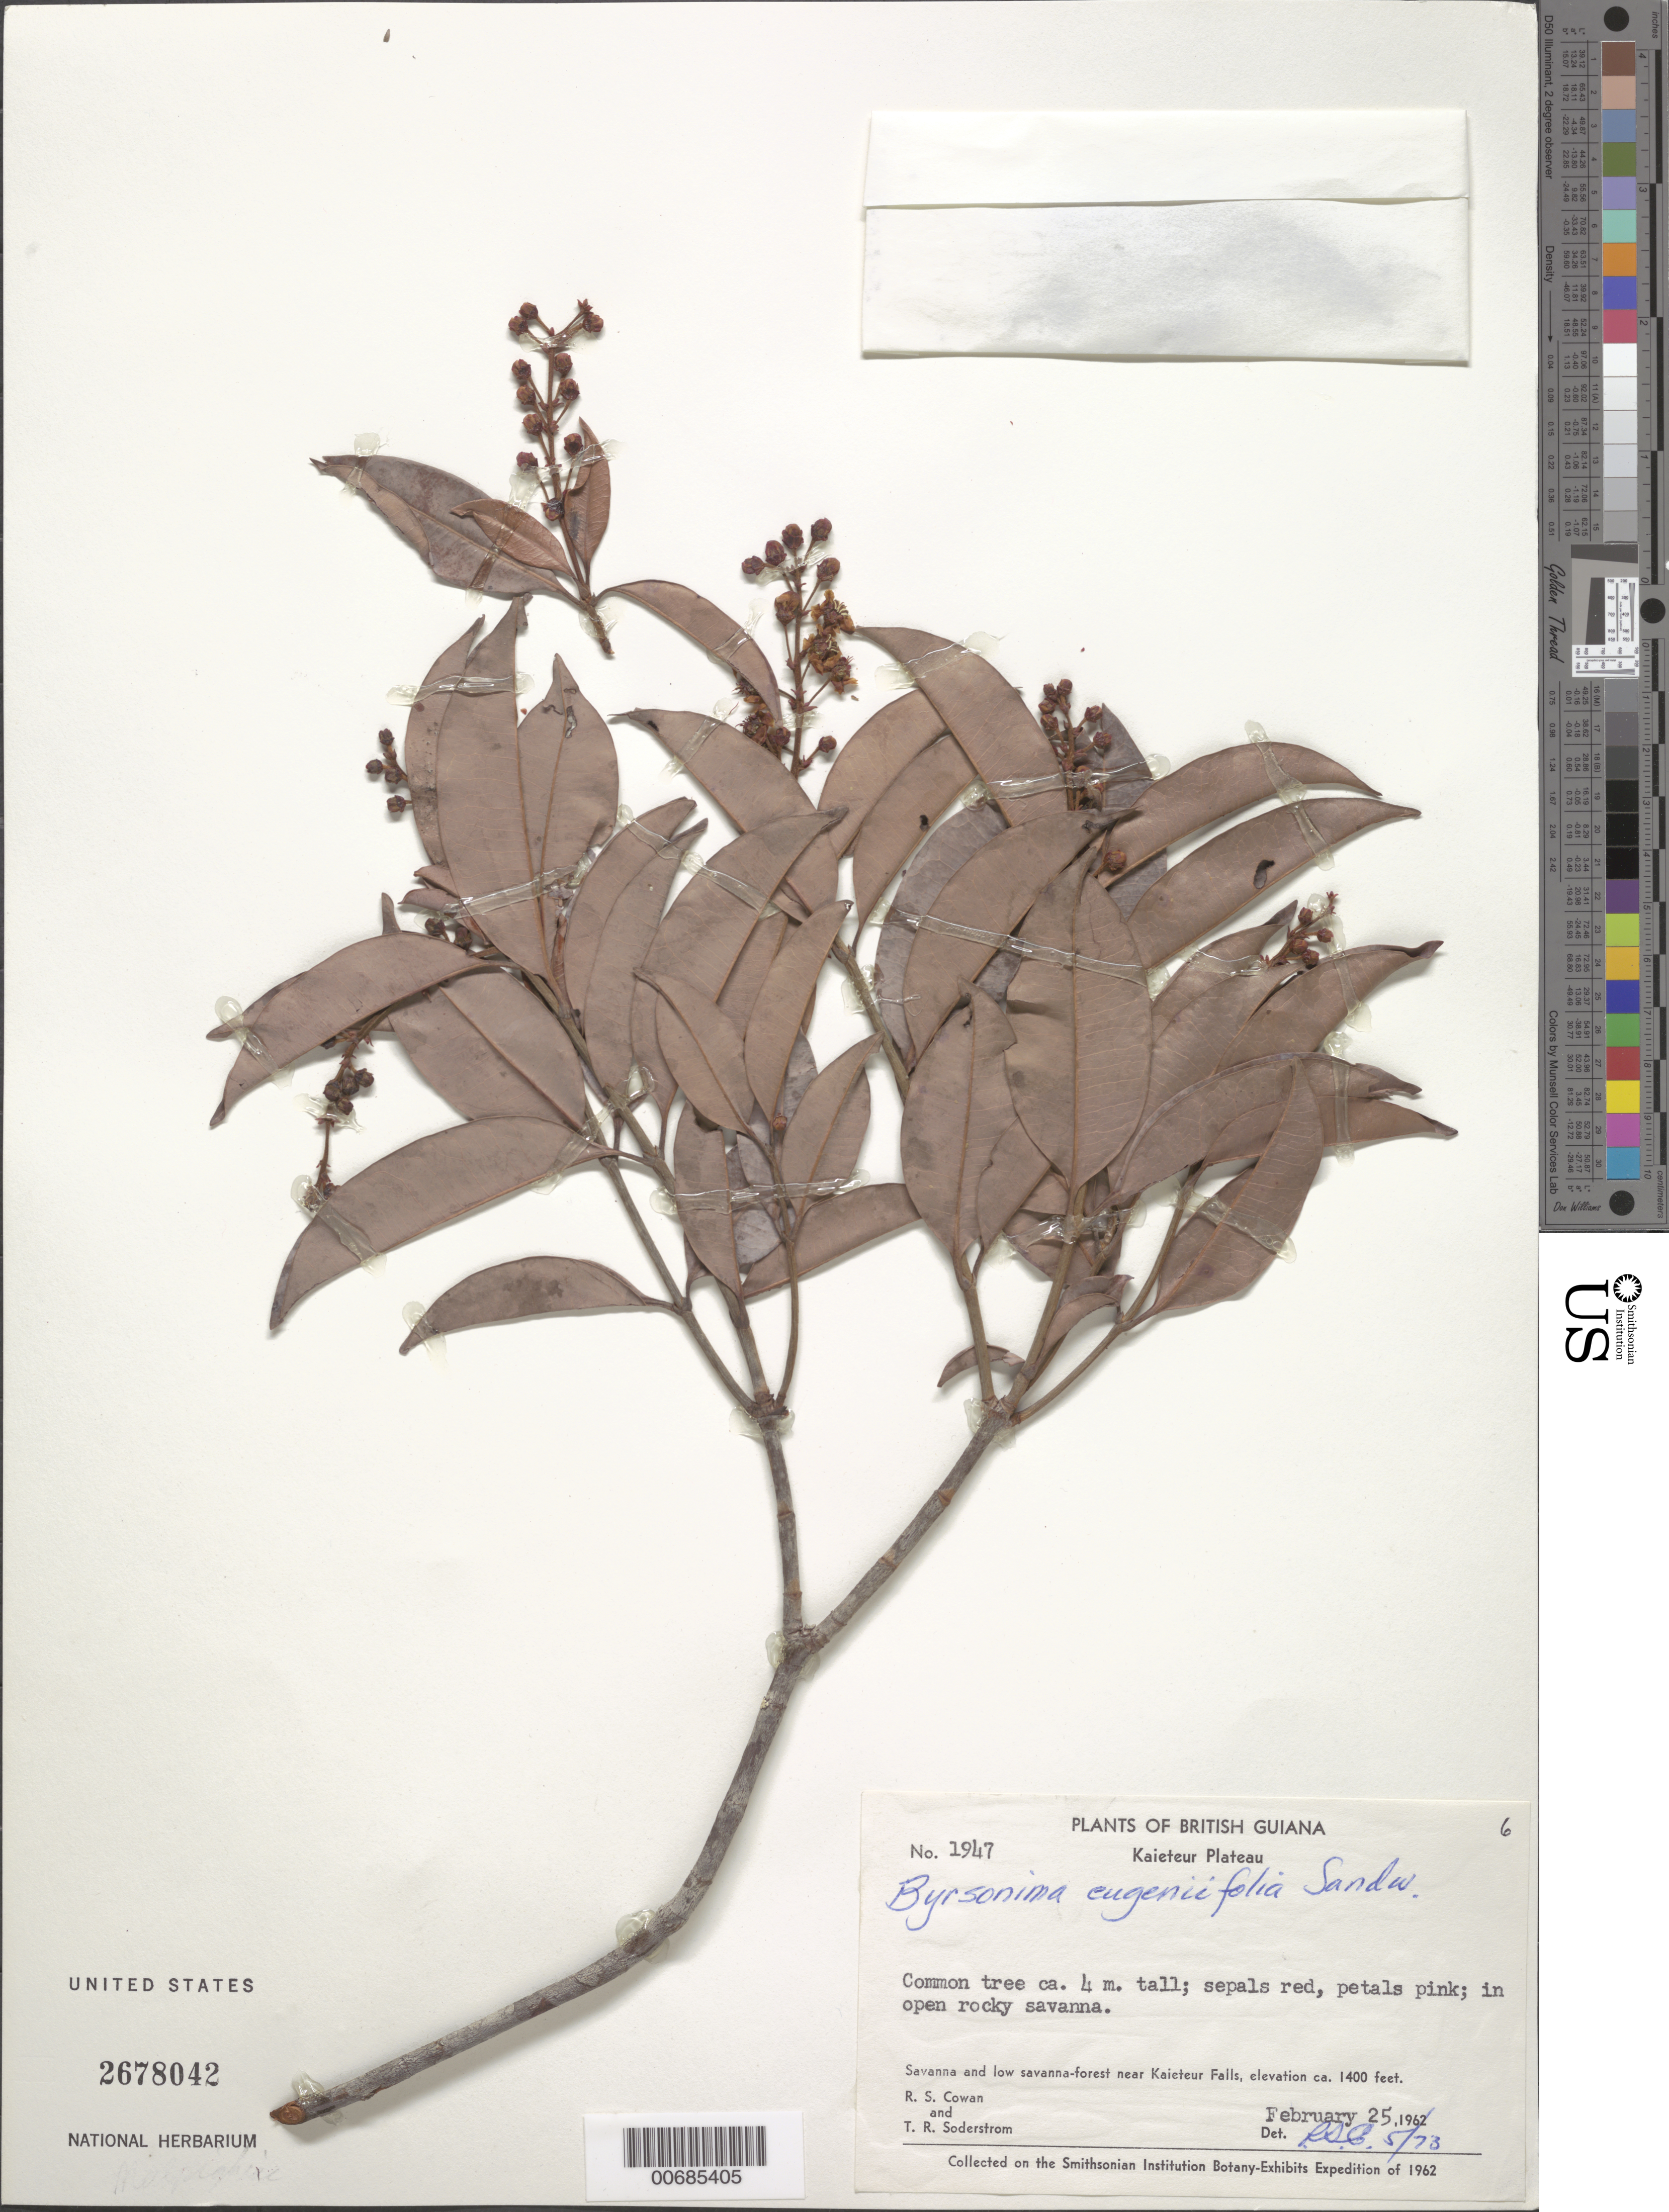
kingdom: Plantae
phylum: Tracheophyta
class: Magnoliopsida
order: Malpighiales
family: Malpighiaceae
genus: Byrsonima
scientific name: Byrsonima eugeniifolia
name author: Sandwith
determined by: Cowan, R. S.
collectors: R. S. Cowan & T. R. Soderstrom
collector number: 1947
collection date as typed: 25-Feb-62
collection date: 1962-02-25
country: Guyana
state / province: Potaro-Siparuni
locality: Kaieteur Plateau, Potaro River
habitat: Open rocky savanna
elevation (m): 427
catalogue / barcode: US 2678042